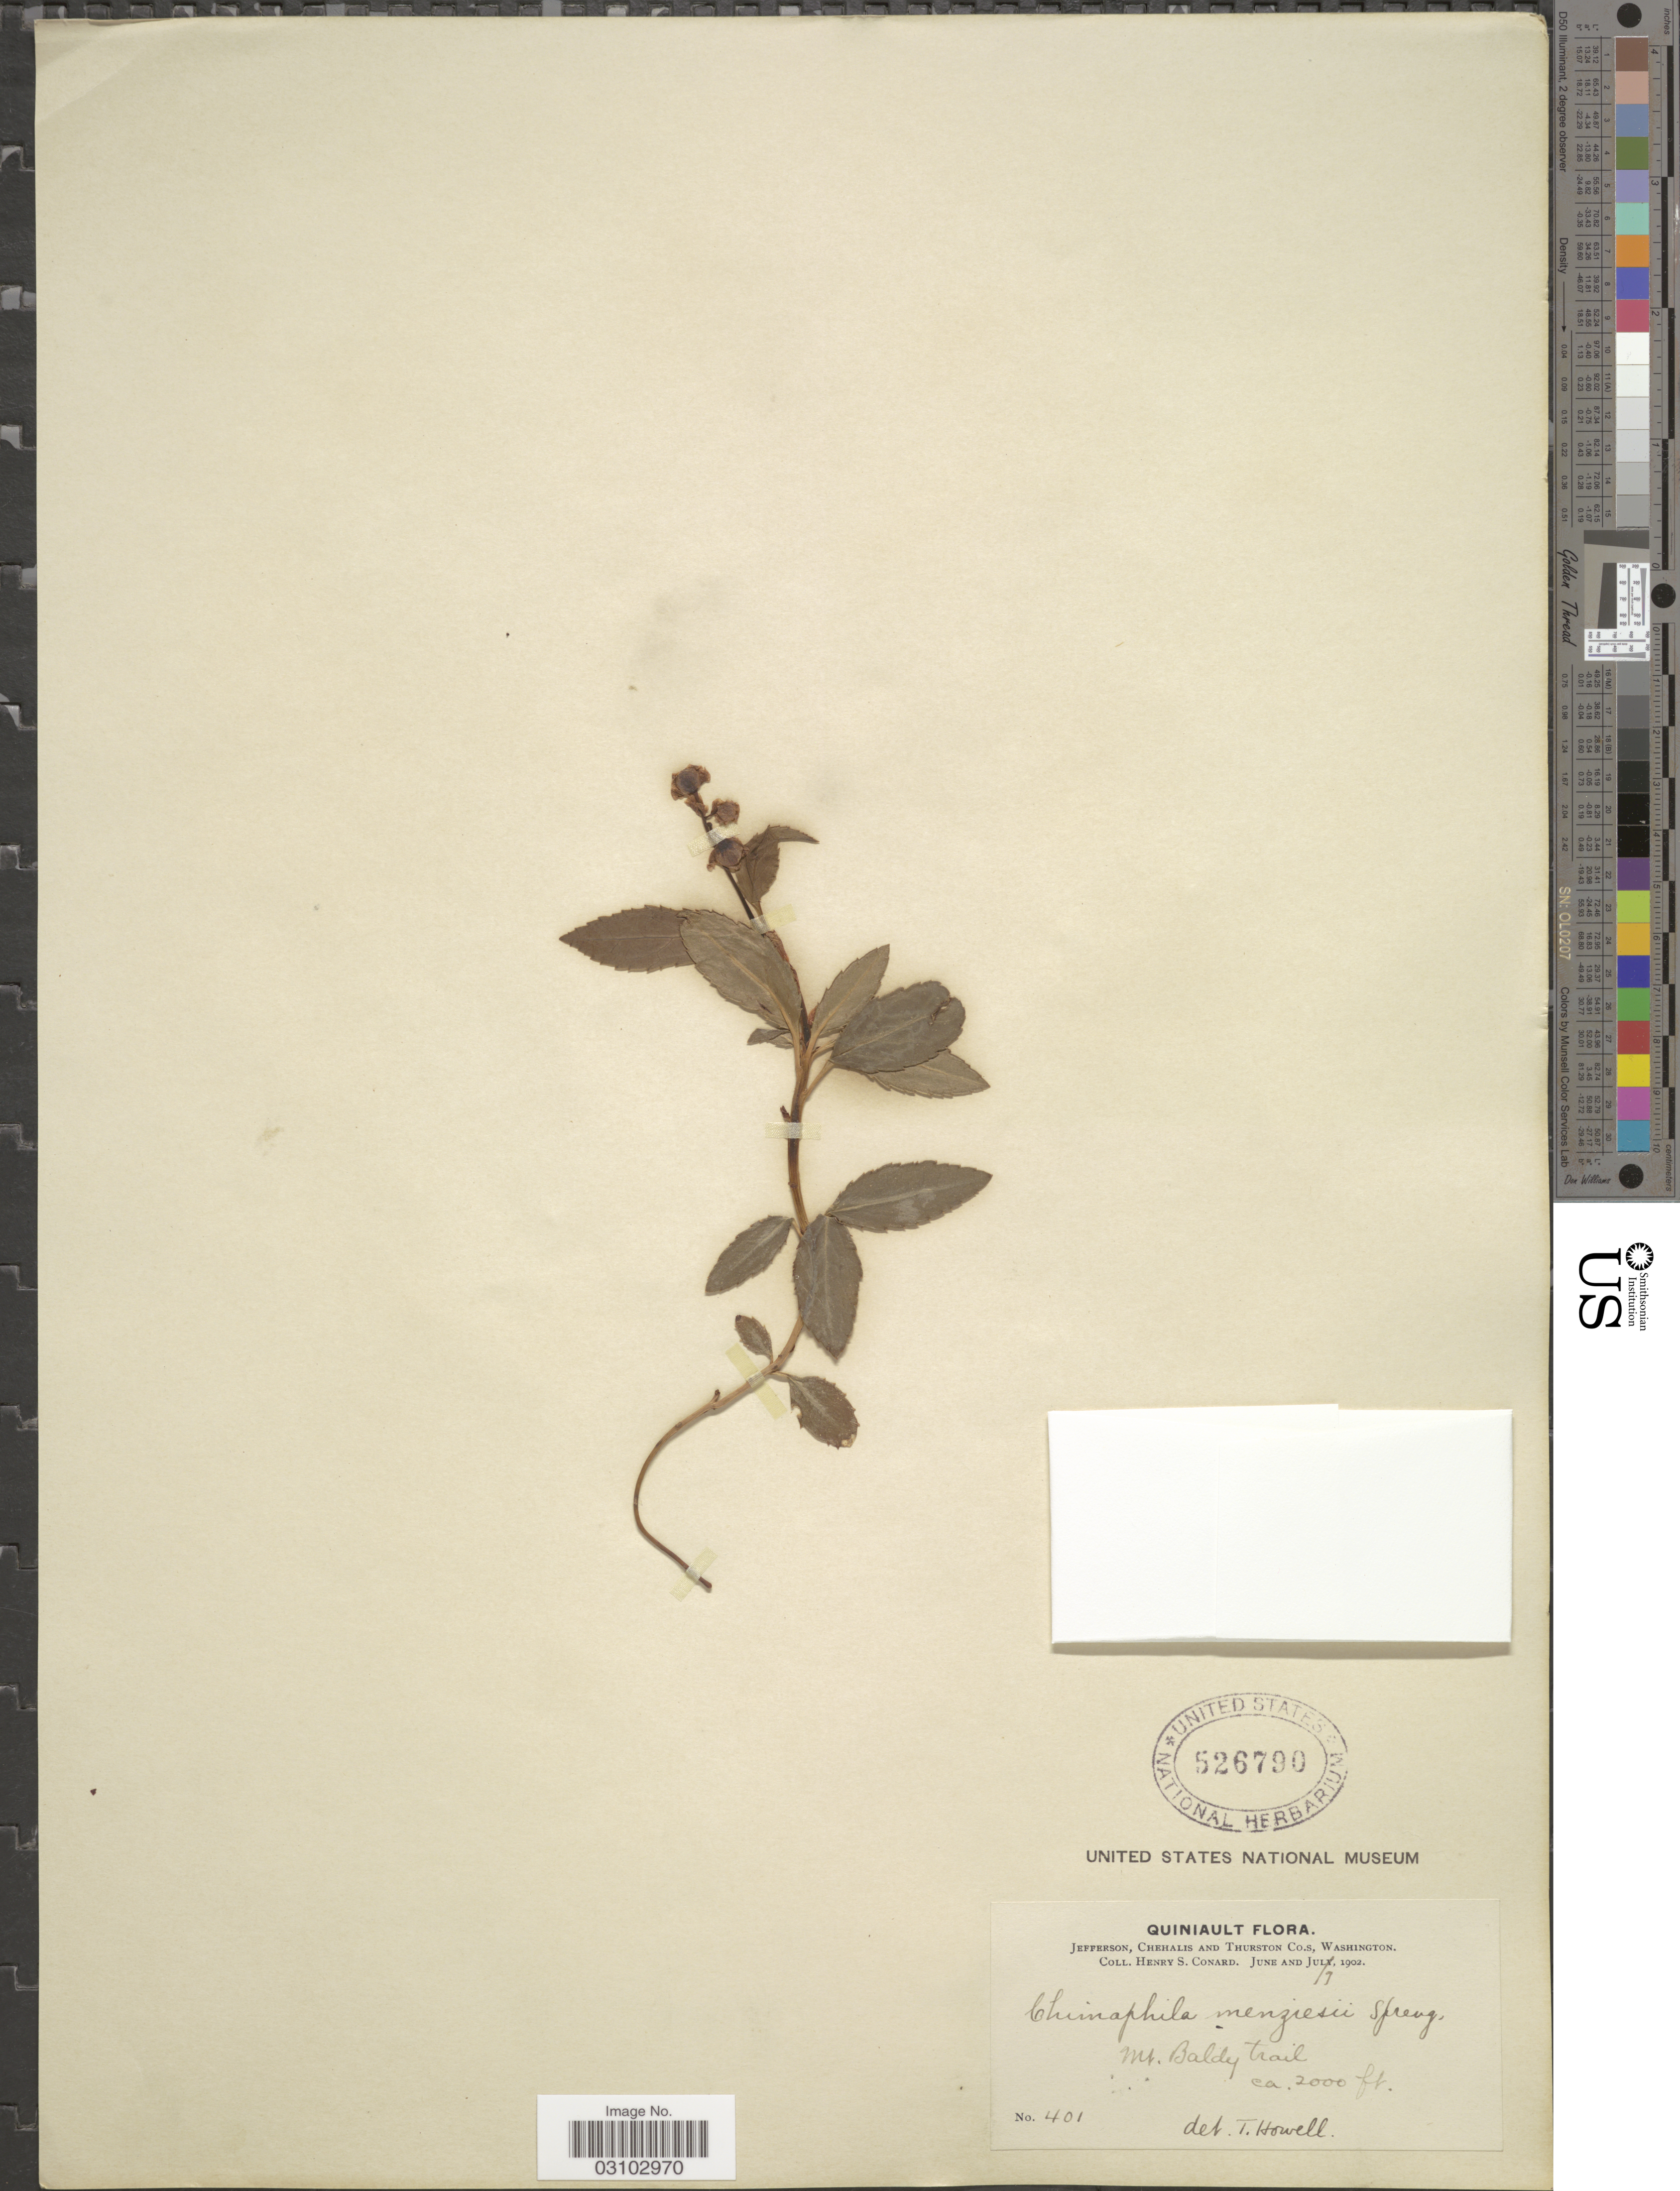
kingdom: Plantae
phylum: Tracheophyta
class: Magnoliopsida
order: Ericales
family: Ericaceae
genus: Chimaphila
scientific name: Chimaphila menziesii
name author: (R. Br. ex G. Don) Spreng.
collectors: H. S. Conard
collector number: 401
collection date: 1902-07-09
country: United States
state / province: Washington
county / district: Thurston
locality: Jefferson, Chehalis and Thurston Co.s. Mt. Baldy trail.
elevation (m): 610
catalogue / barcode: US 526790